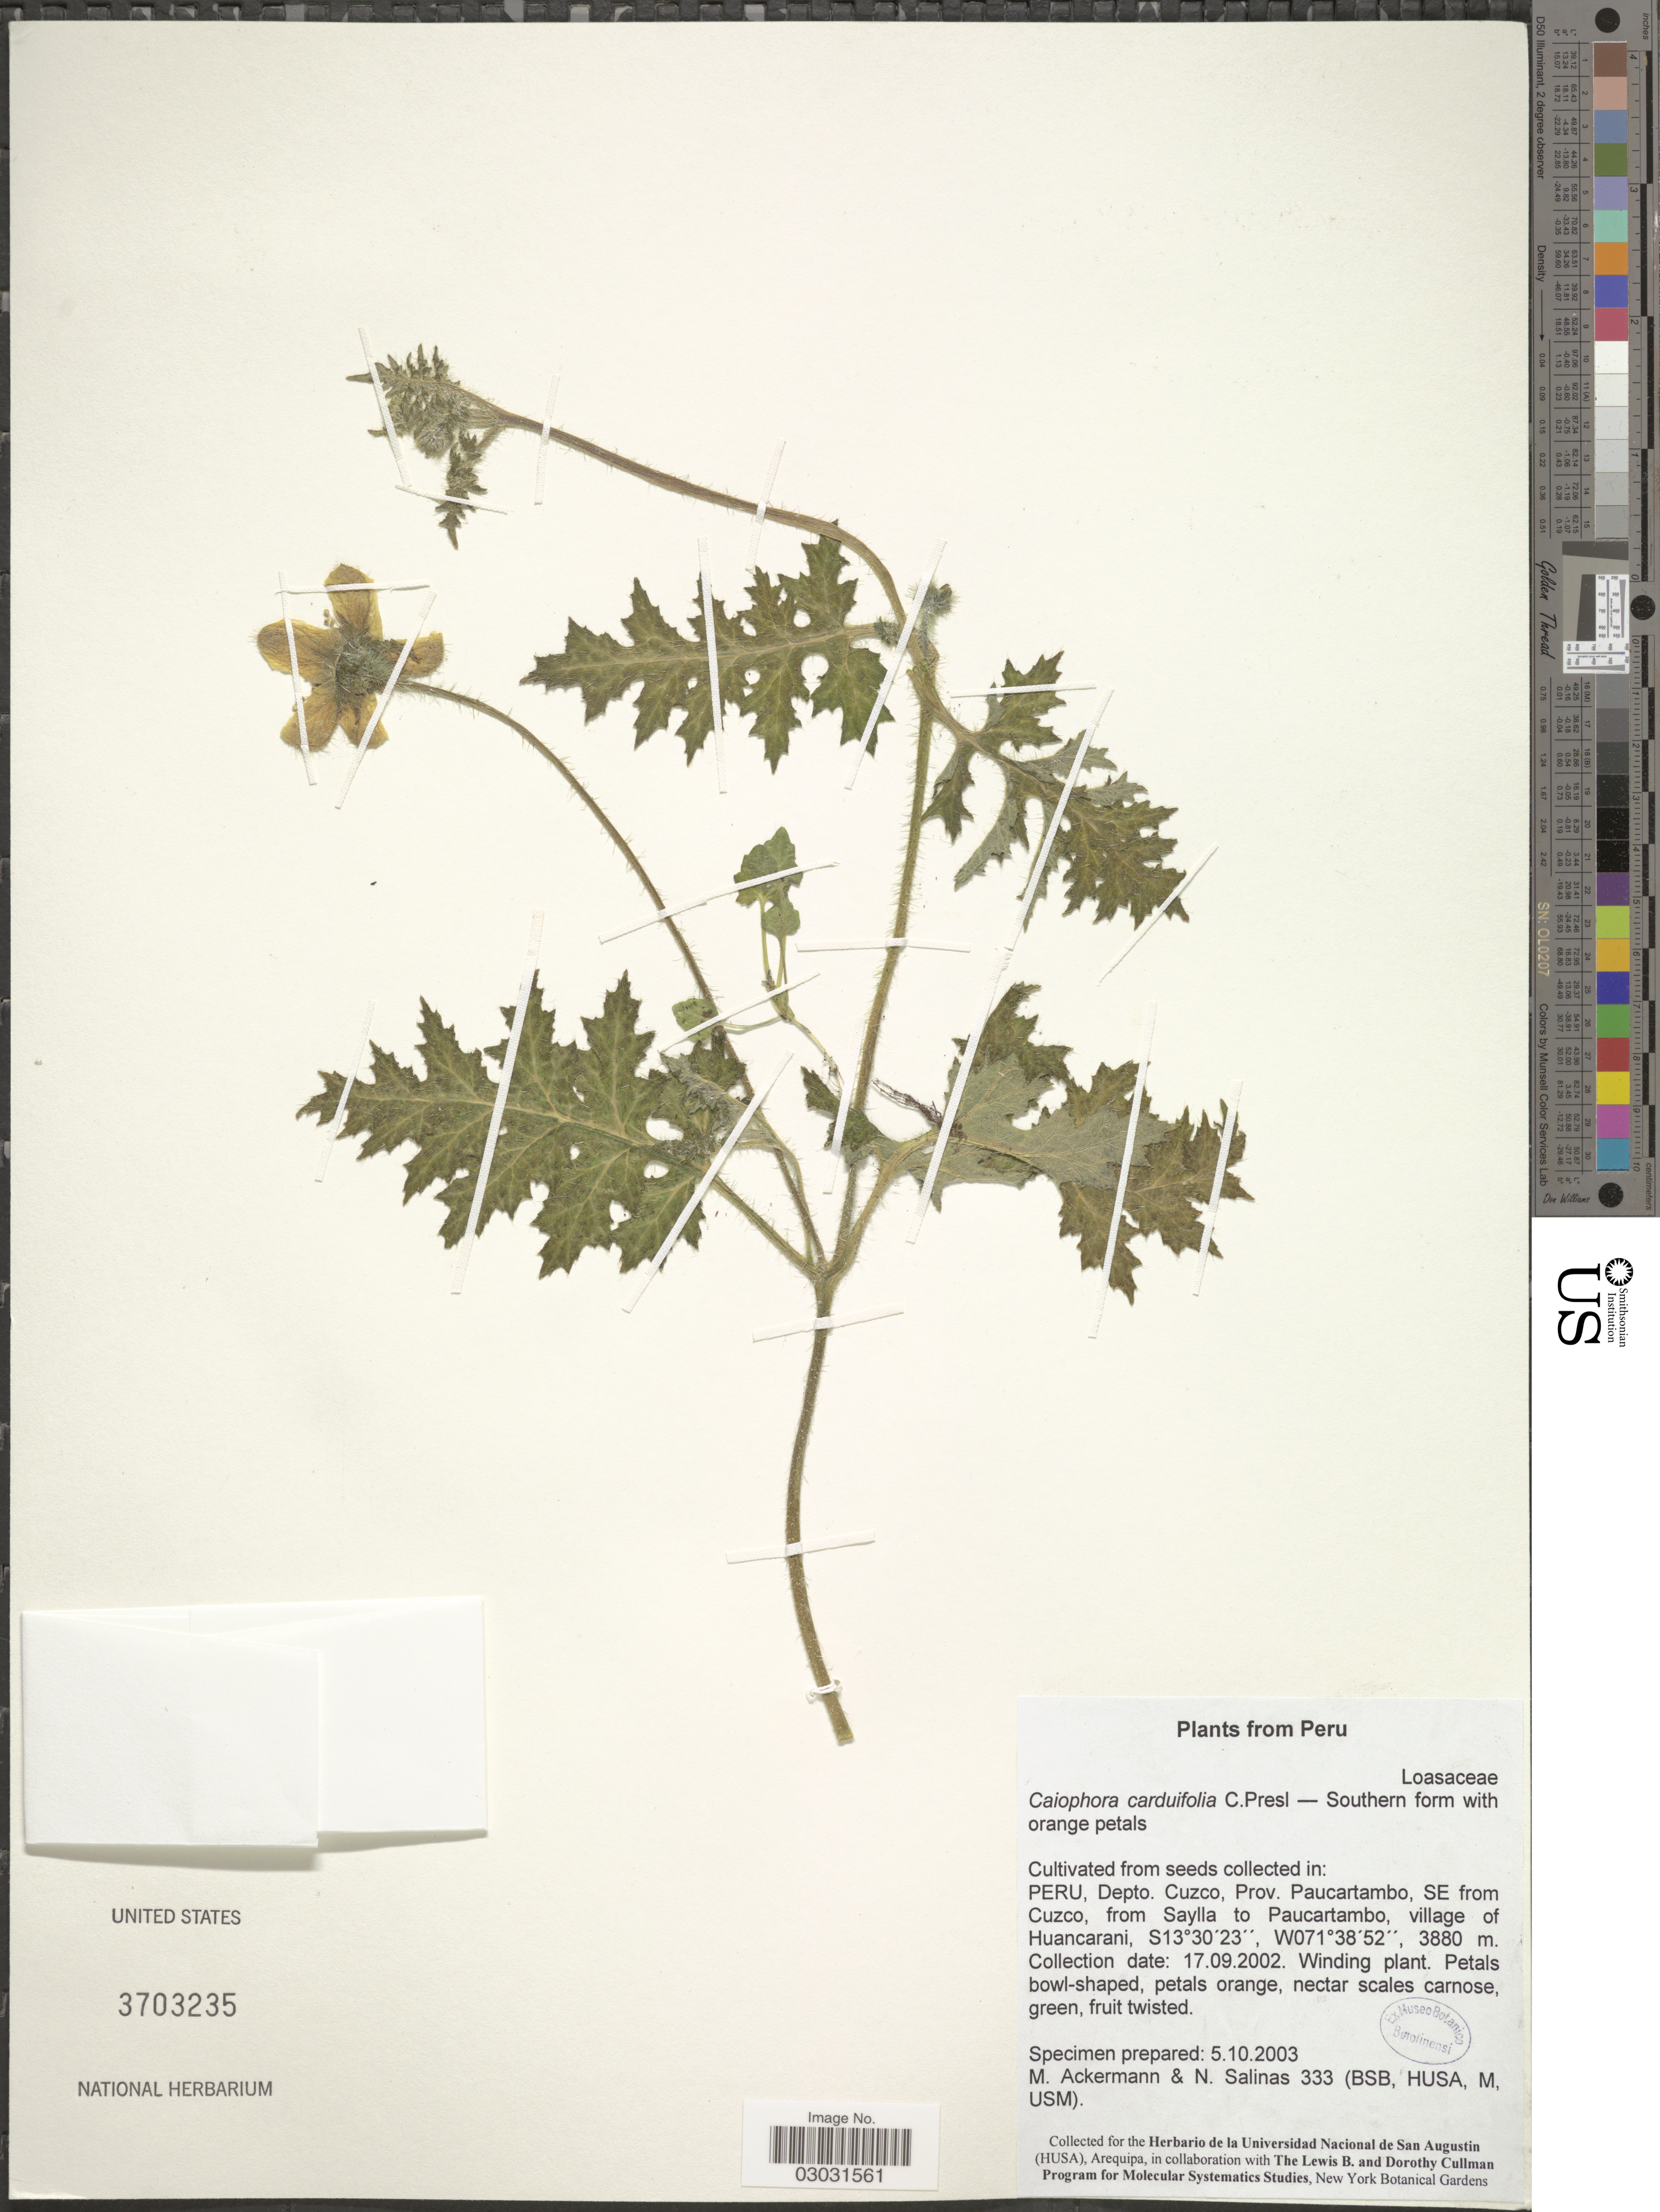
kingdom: Plantae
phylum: Tracheophyta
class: Magnoliopsida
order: Cornales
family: Loasaceae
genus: Caiophora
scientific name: Caiophora carduifolia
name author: C. Presl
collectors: M. Ackermann & N. Salinas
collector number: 333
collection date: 2003-10-05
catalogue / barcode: US 3703235